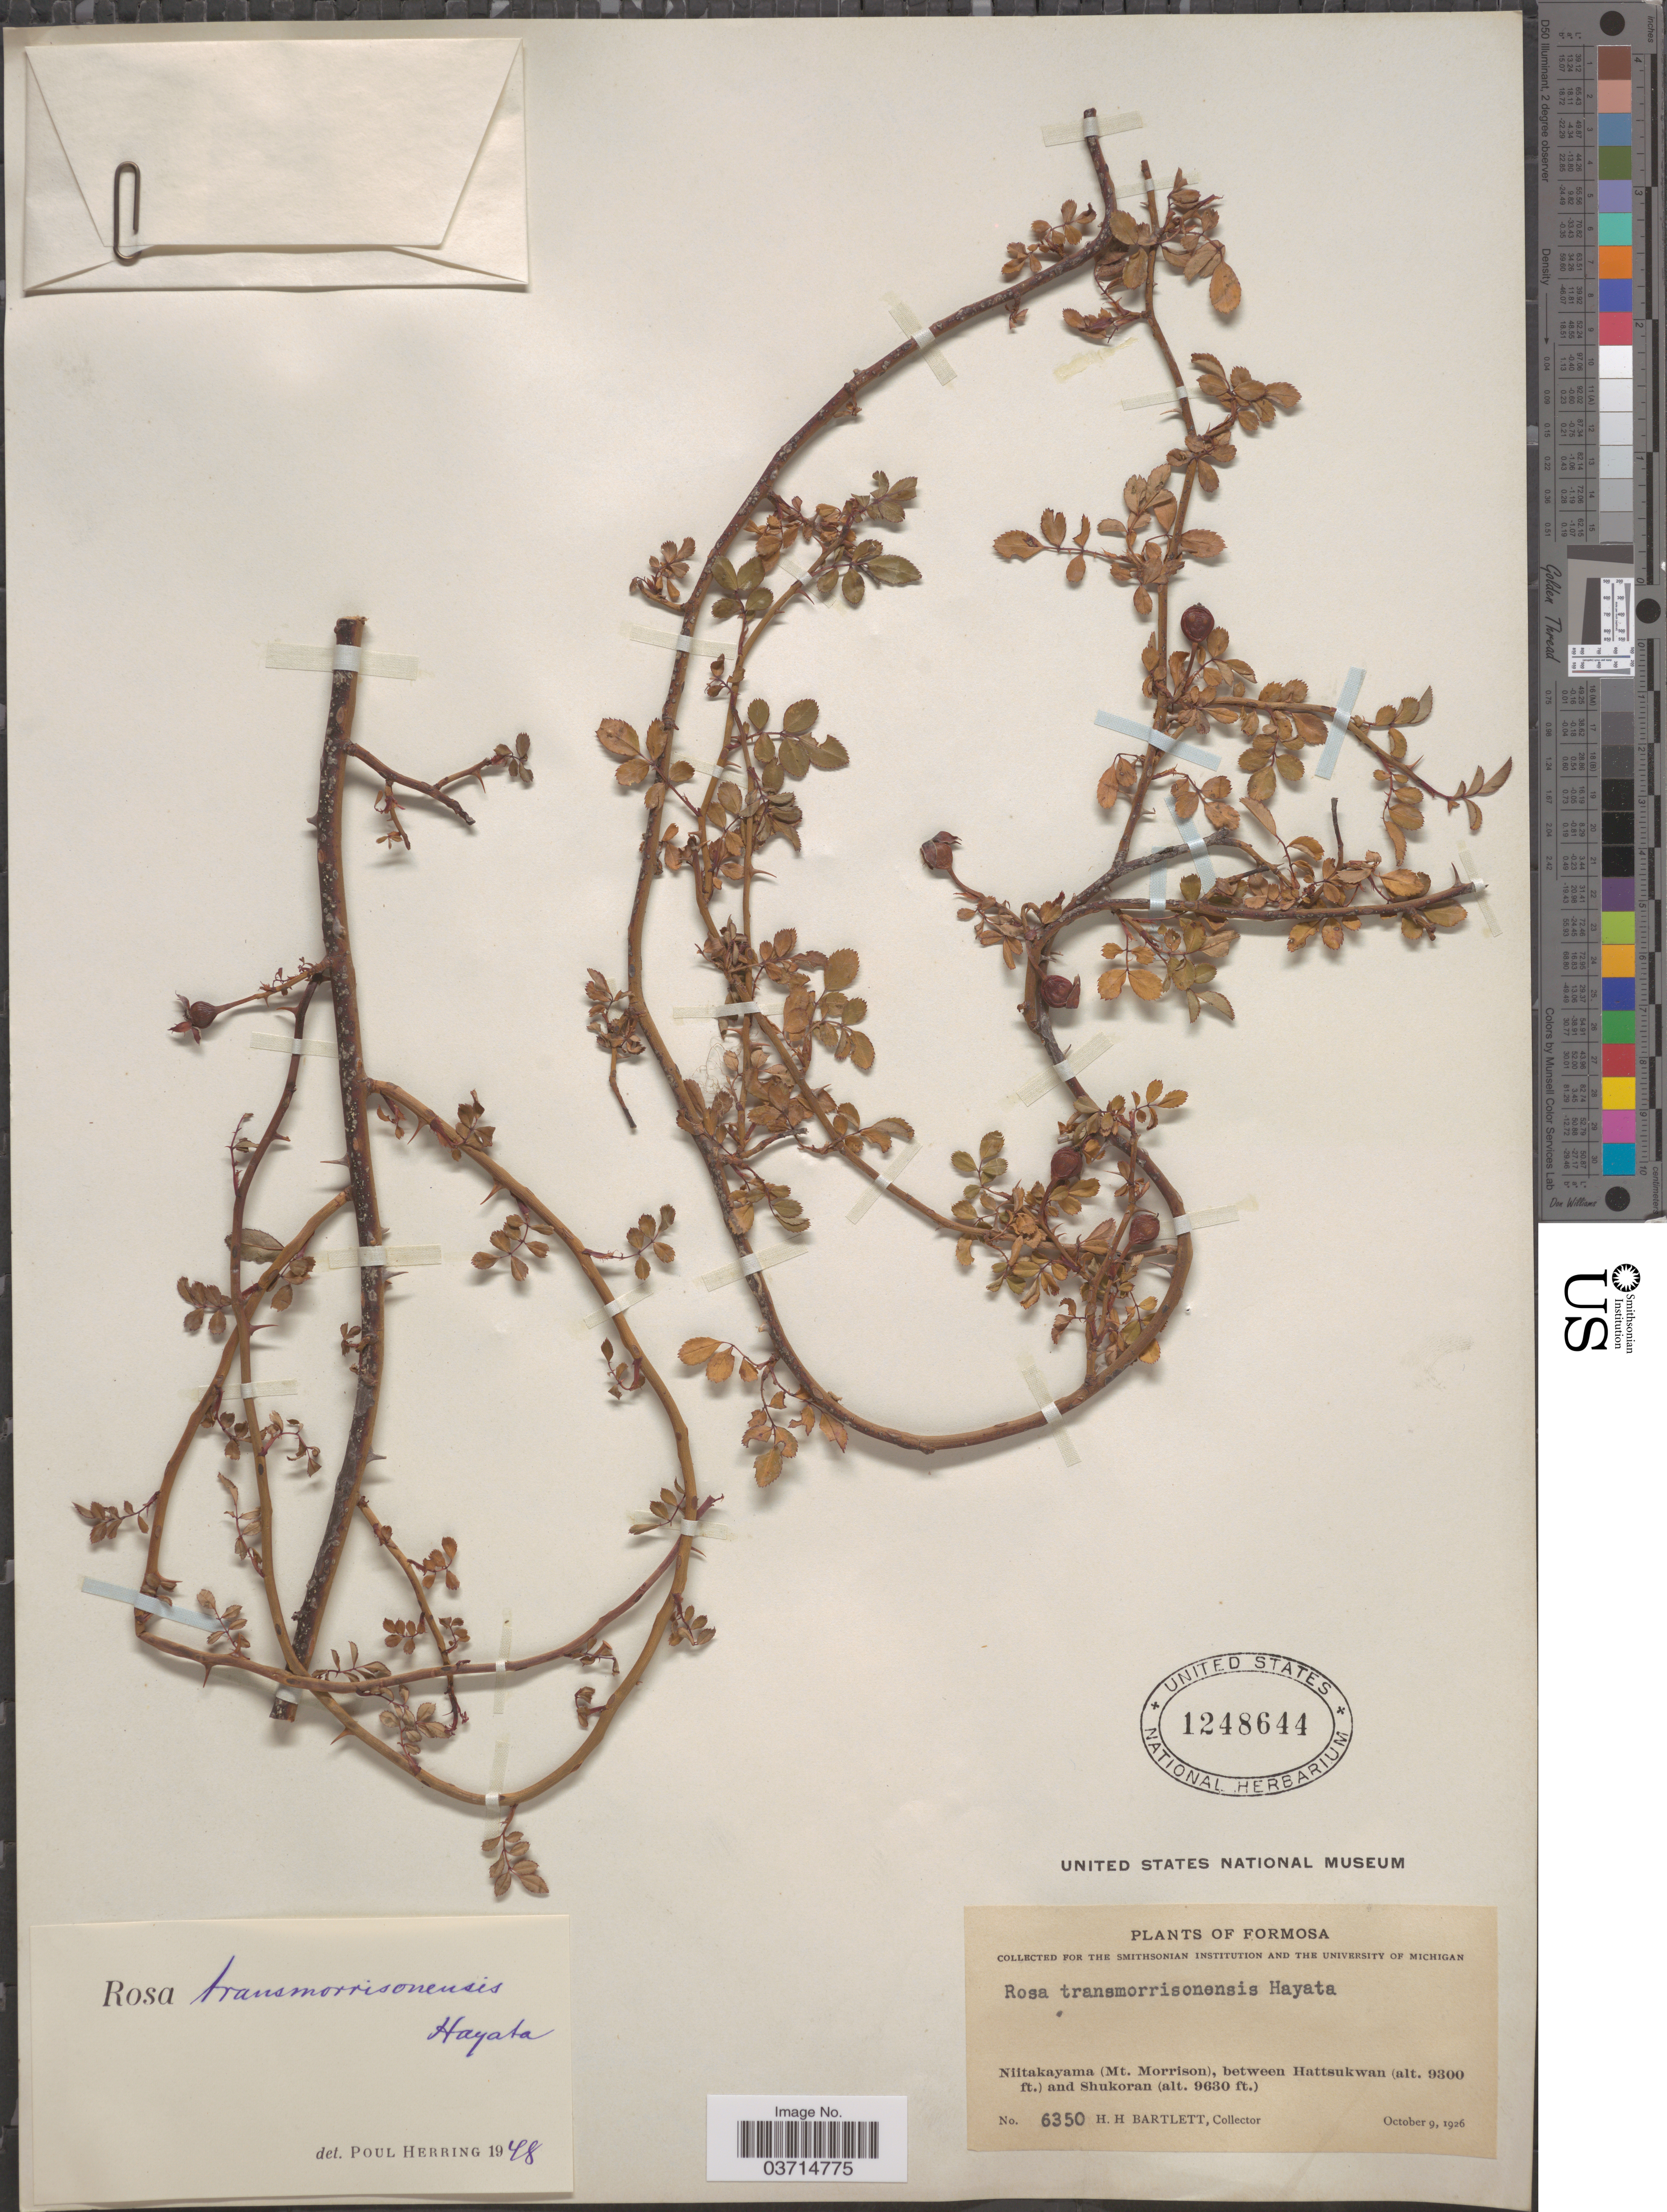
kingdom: Plantae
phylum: Tracheophyta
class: Magnoliopsida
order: Rosales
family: Rosaceae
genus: Rosa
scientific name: Rosa transmorrisonensis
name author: Hayata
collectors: H. H. Bartlett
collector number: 6350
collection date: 1926-10-09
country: Taiwan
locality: Formosa. Niitakayama (Mt. Morrison), between Hattsukwan and Shukoran.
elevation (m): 2835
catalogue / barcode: US 1248644